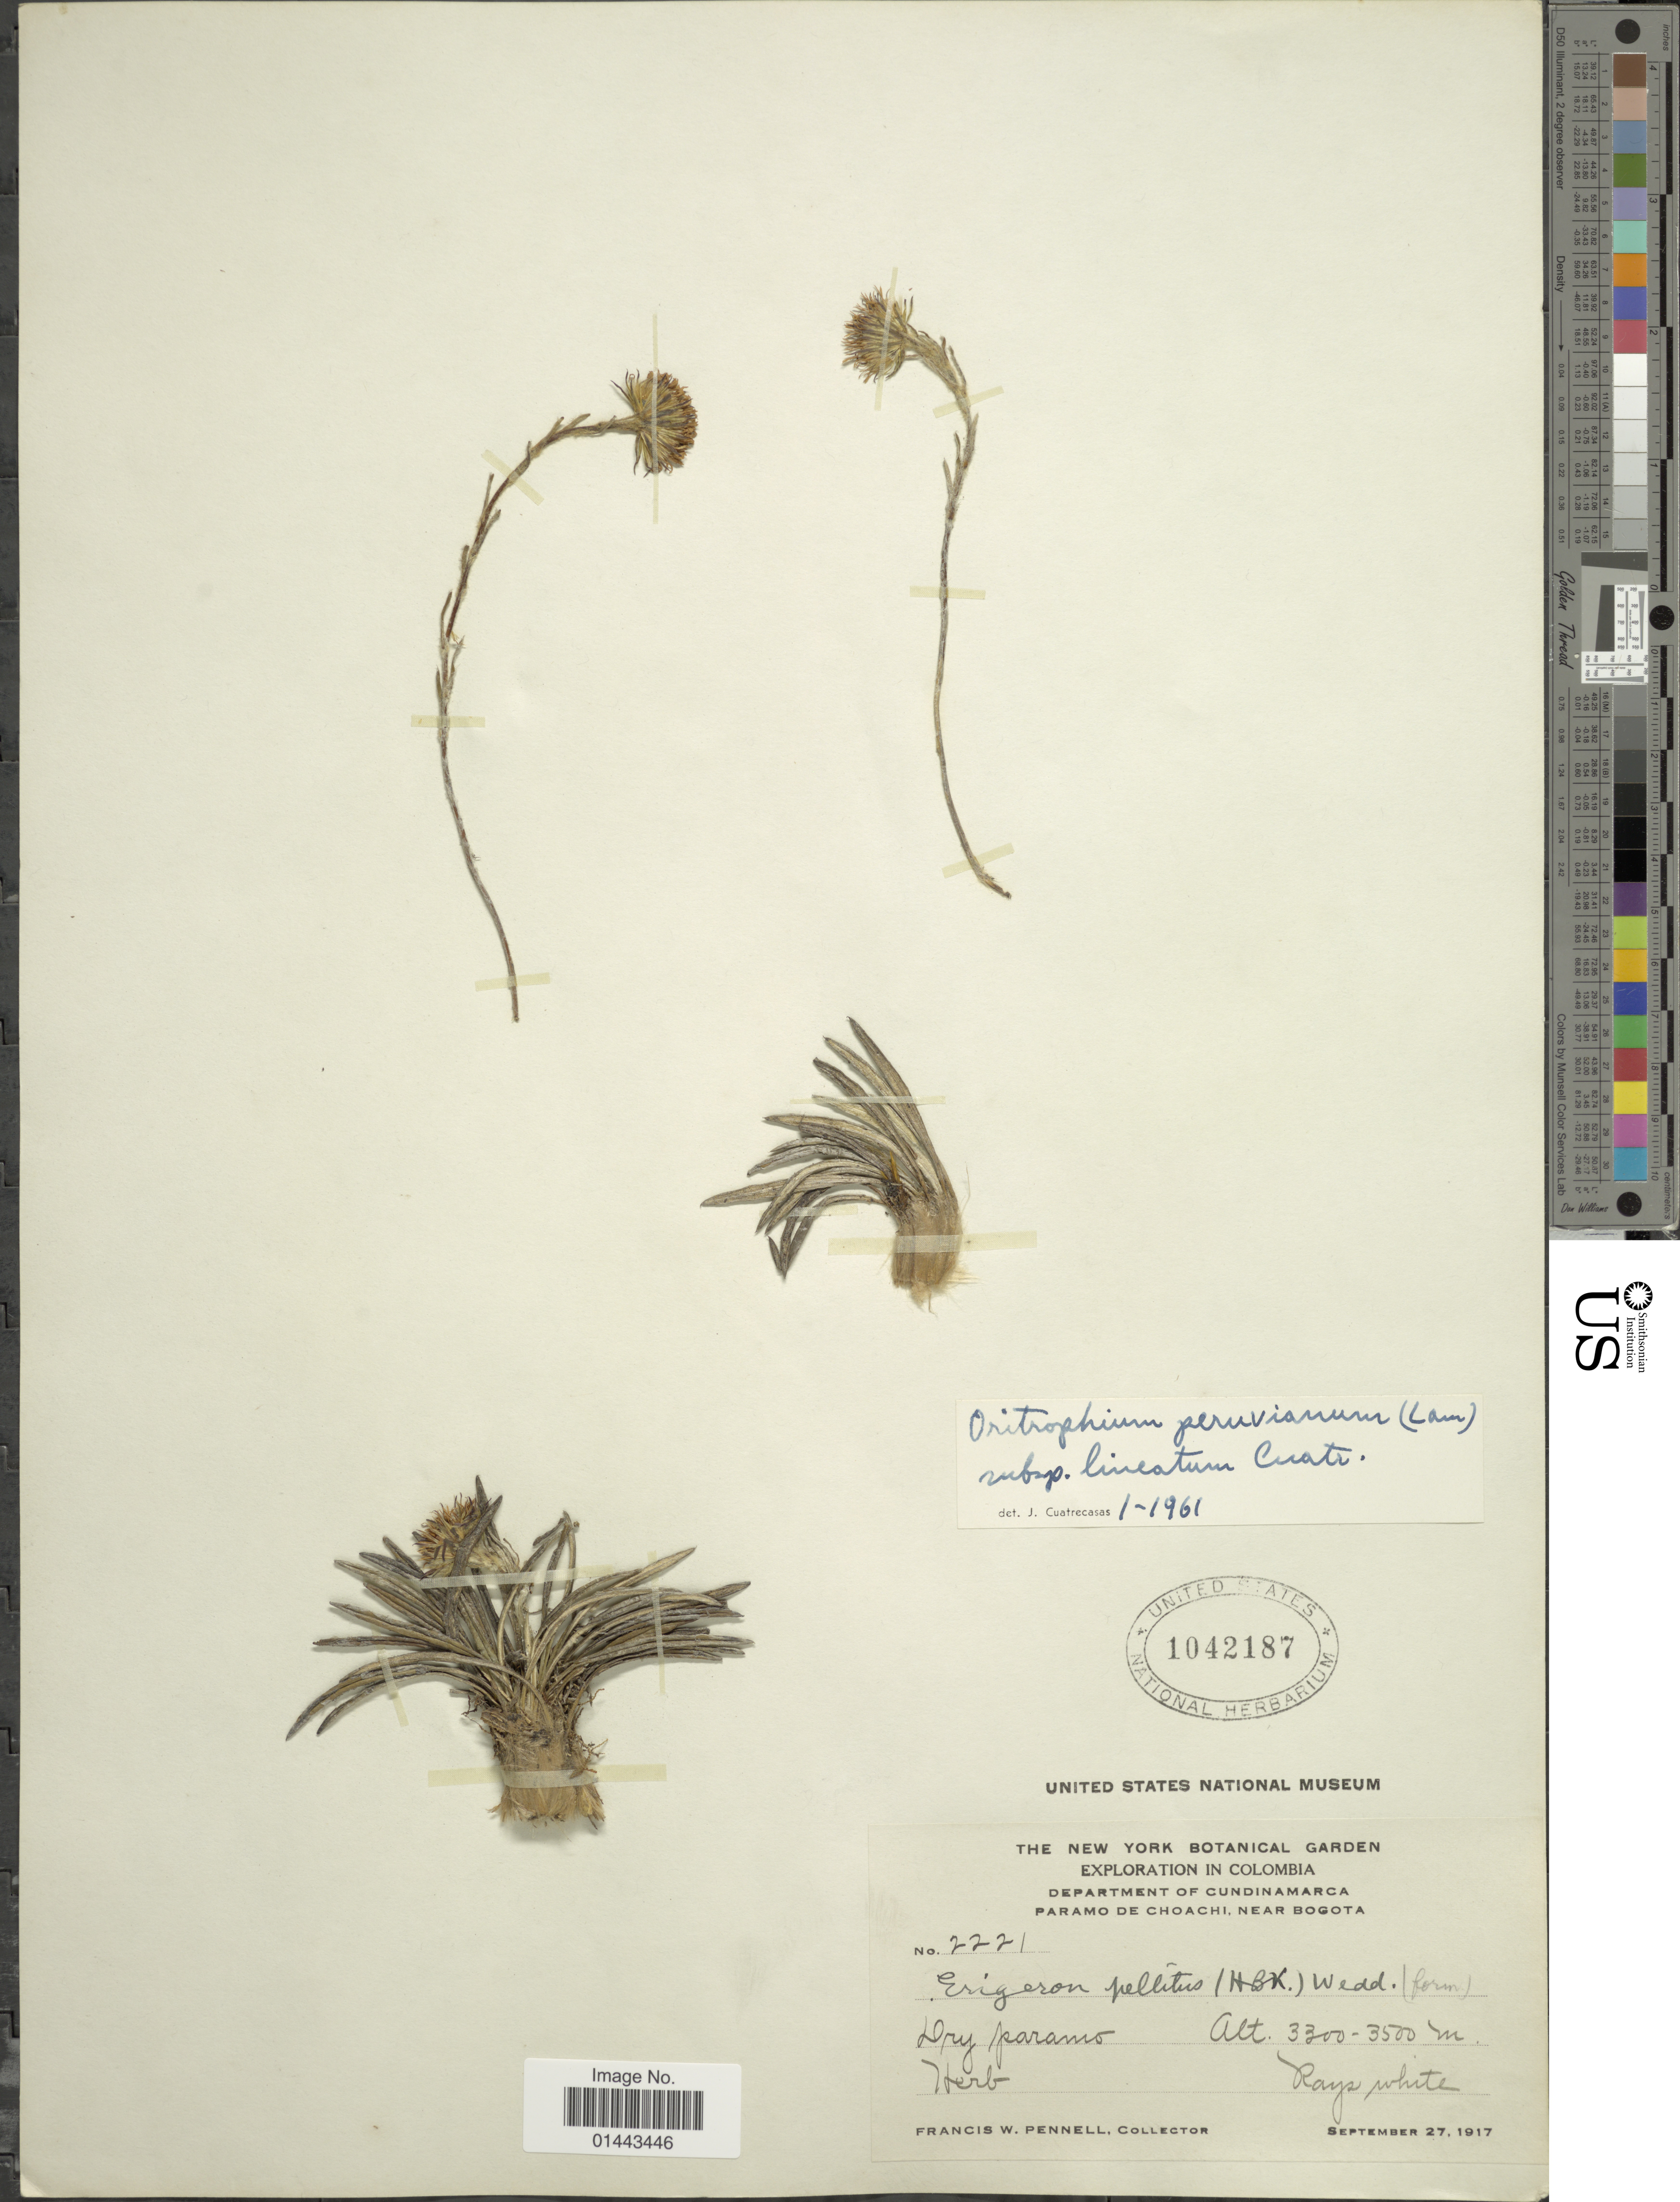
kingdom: Plantae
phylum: Tracheophyta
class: Magnoliopsida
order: Asterales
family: Asteraceae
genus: Oritrophium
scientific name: Oritrophium peruvianum subsp. lineatum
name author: (Cuatrec.) Cuatrec.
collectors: F. W. Pennell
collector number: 2221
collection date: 1917-09-27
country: Colombia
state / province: Cundinamarca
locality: Paramo de Choachi, near Bogota, dry paramo.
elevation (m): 3300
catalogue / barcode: US 1042187